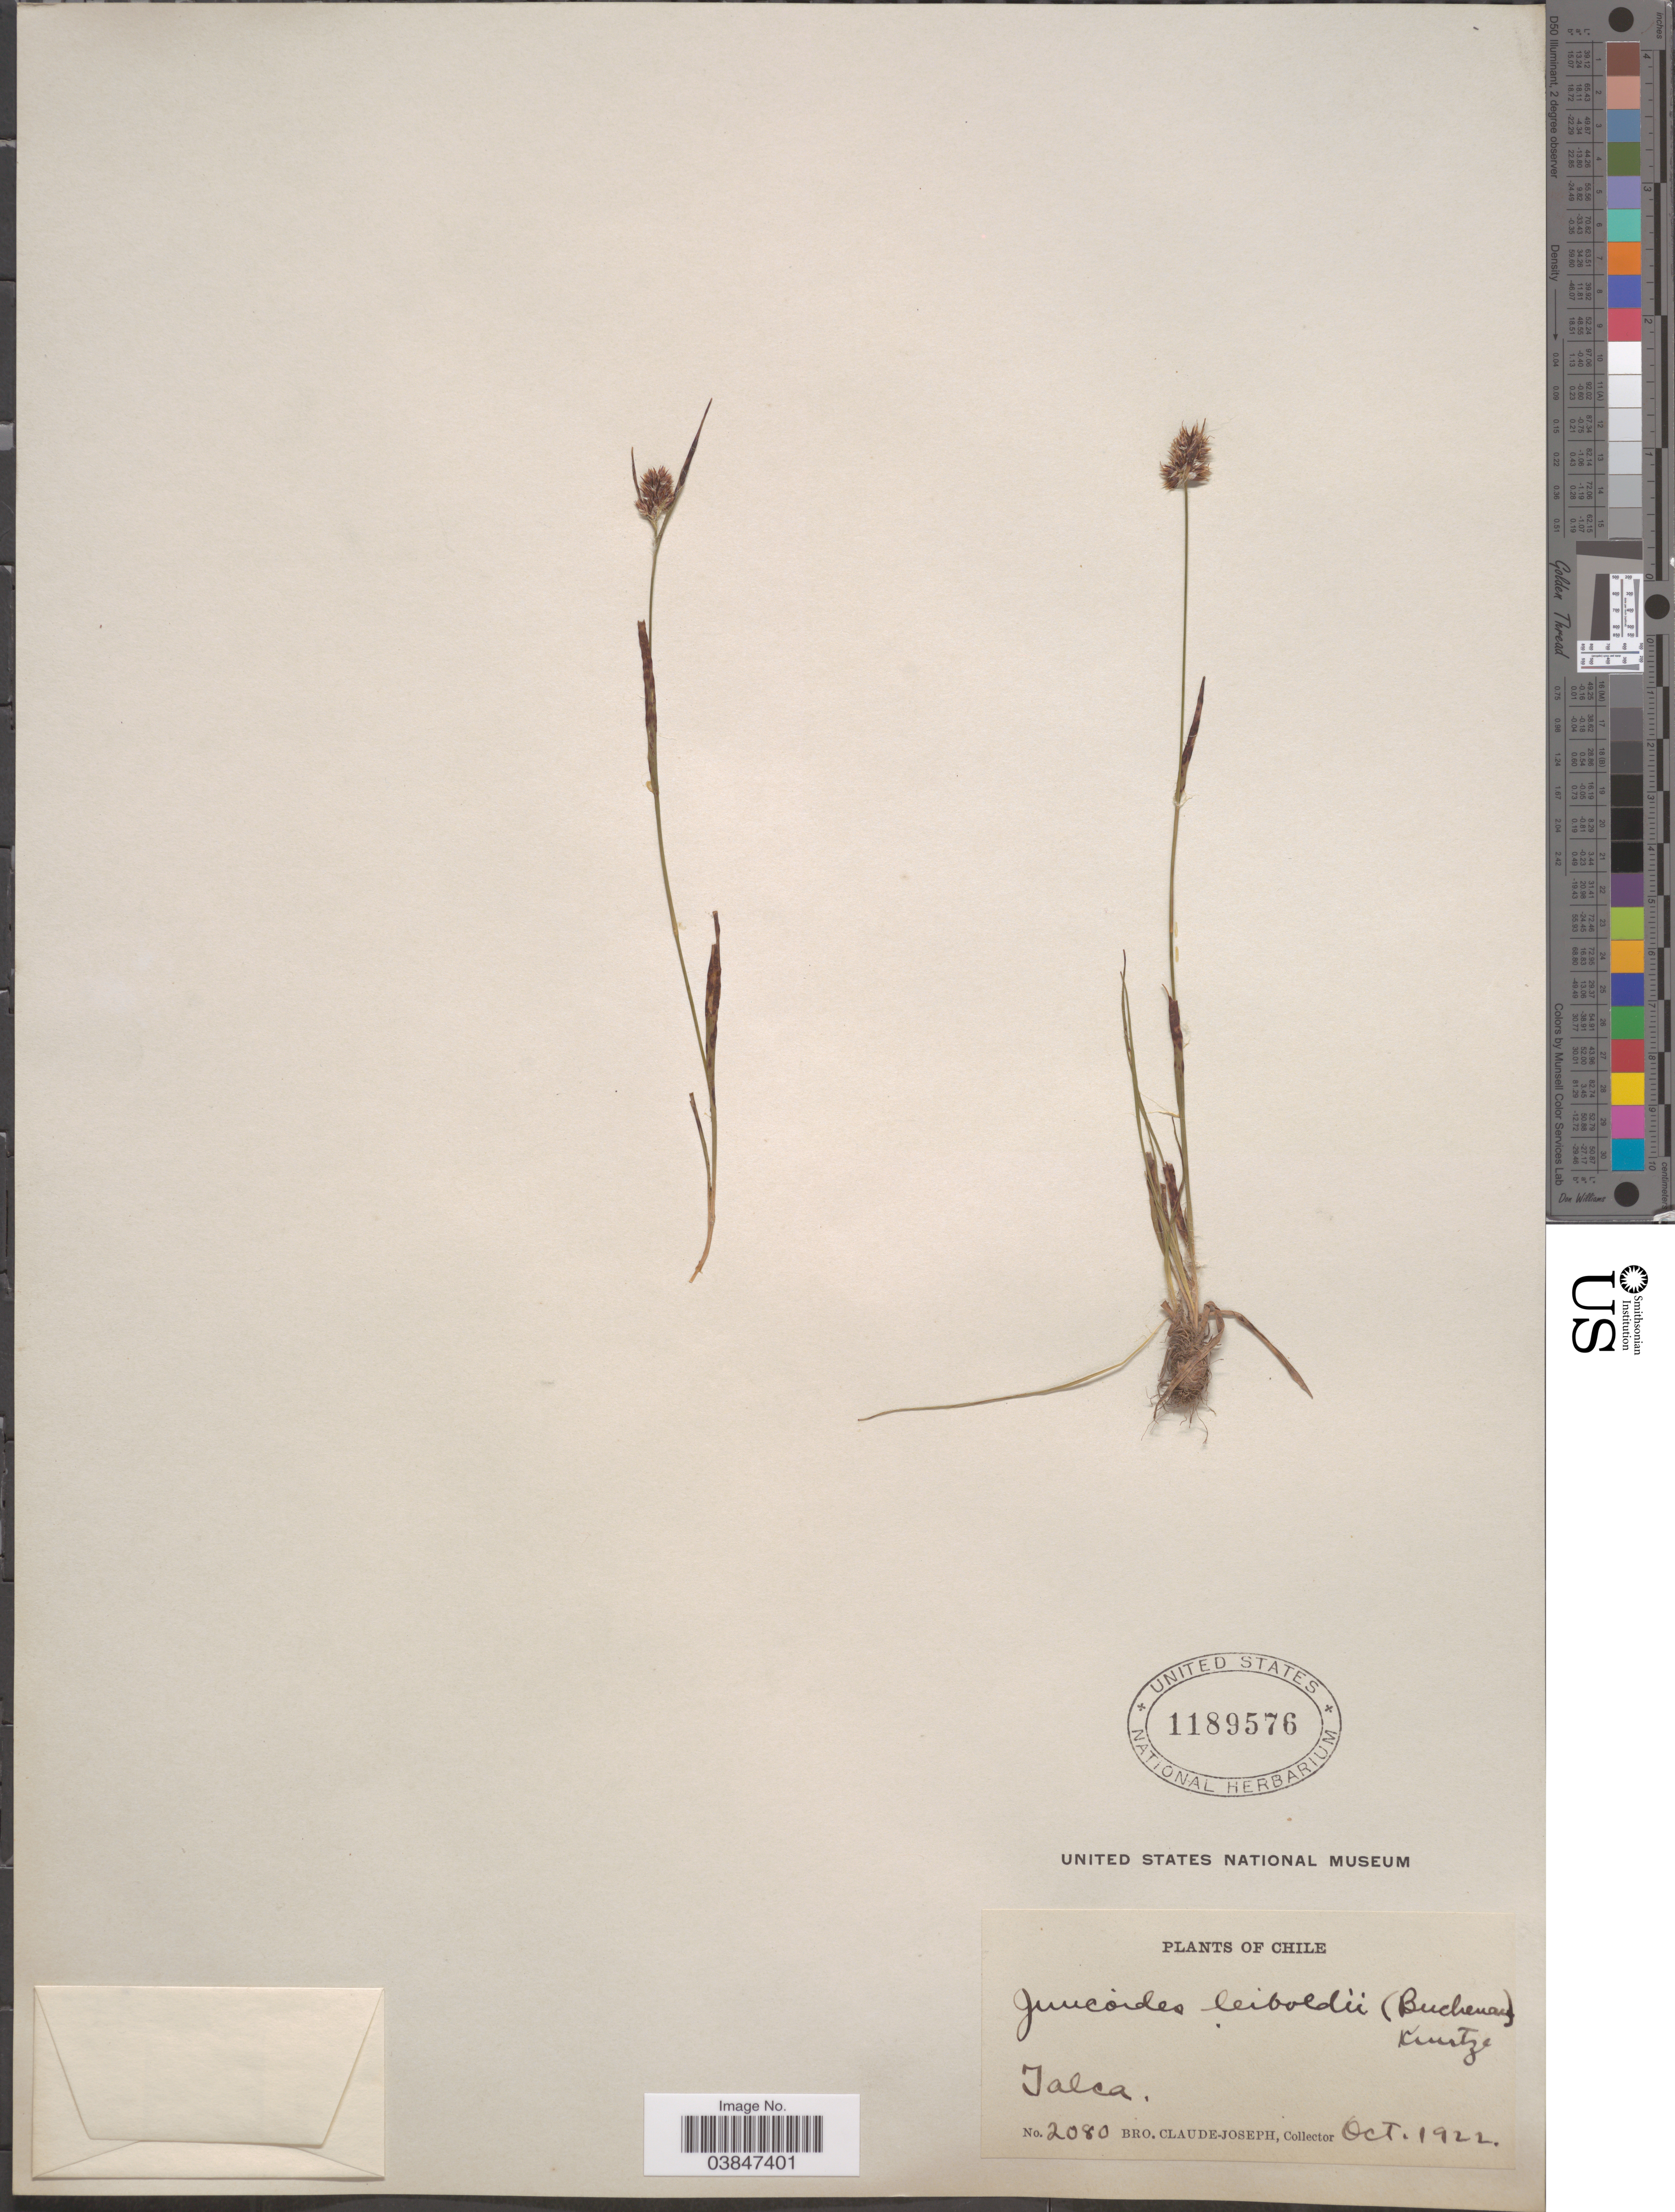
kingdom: Plantae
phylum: Tracheophyta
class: Liliopsida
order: Poales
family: Juncaceae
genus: Luzula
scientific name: Luzula leiboldii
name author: Buchenau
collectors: Bro. Claude-Joseph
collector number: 2080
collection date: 1922-10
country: Chile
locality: Talca.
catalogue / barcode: US 1189576